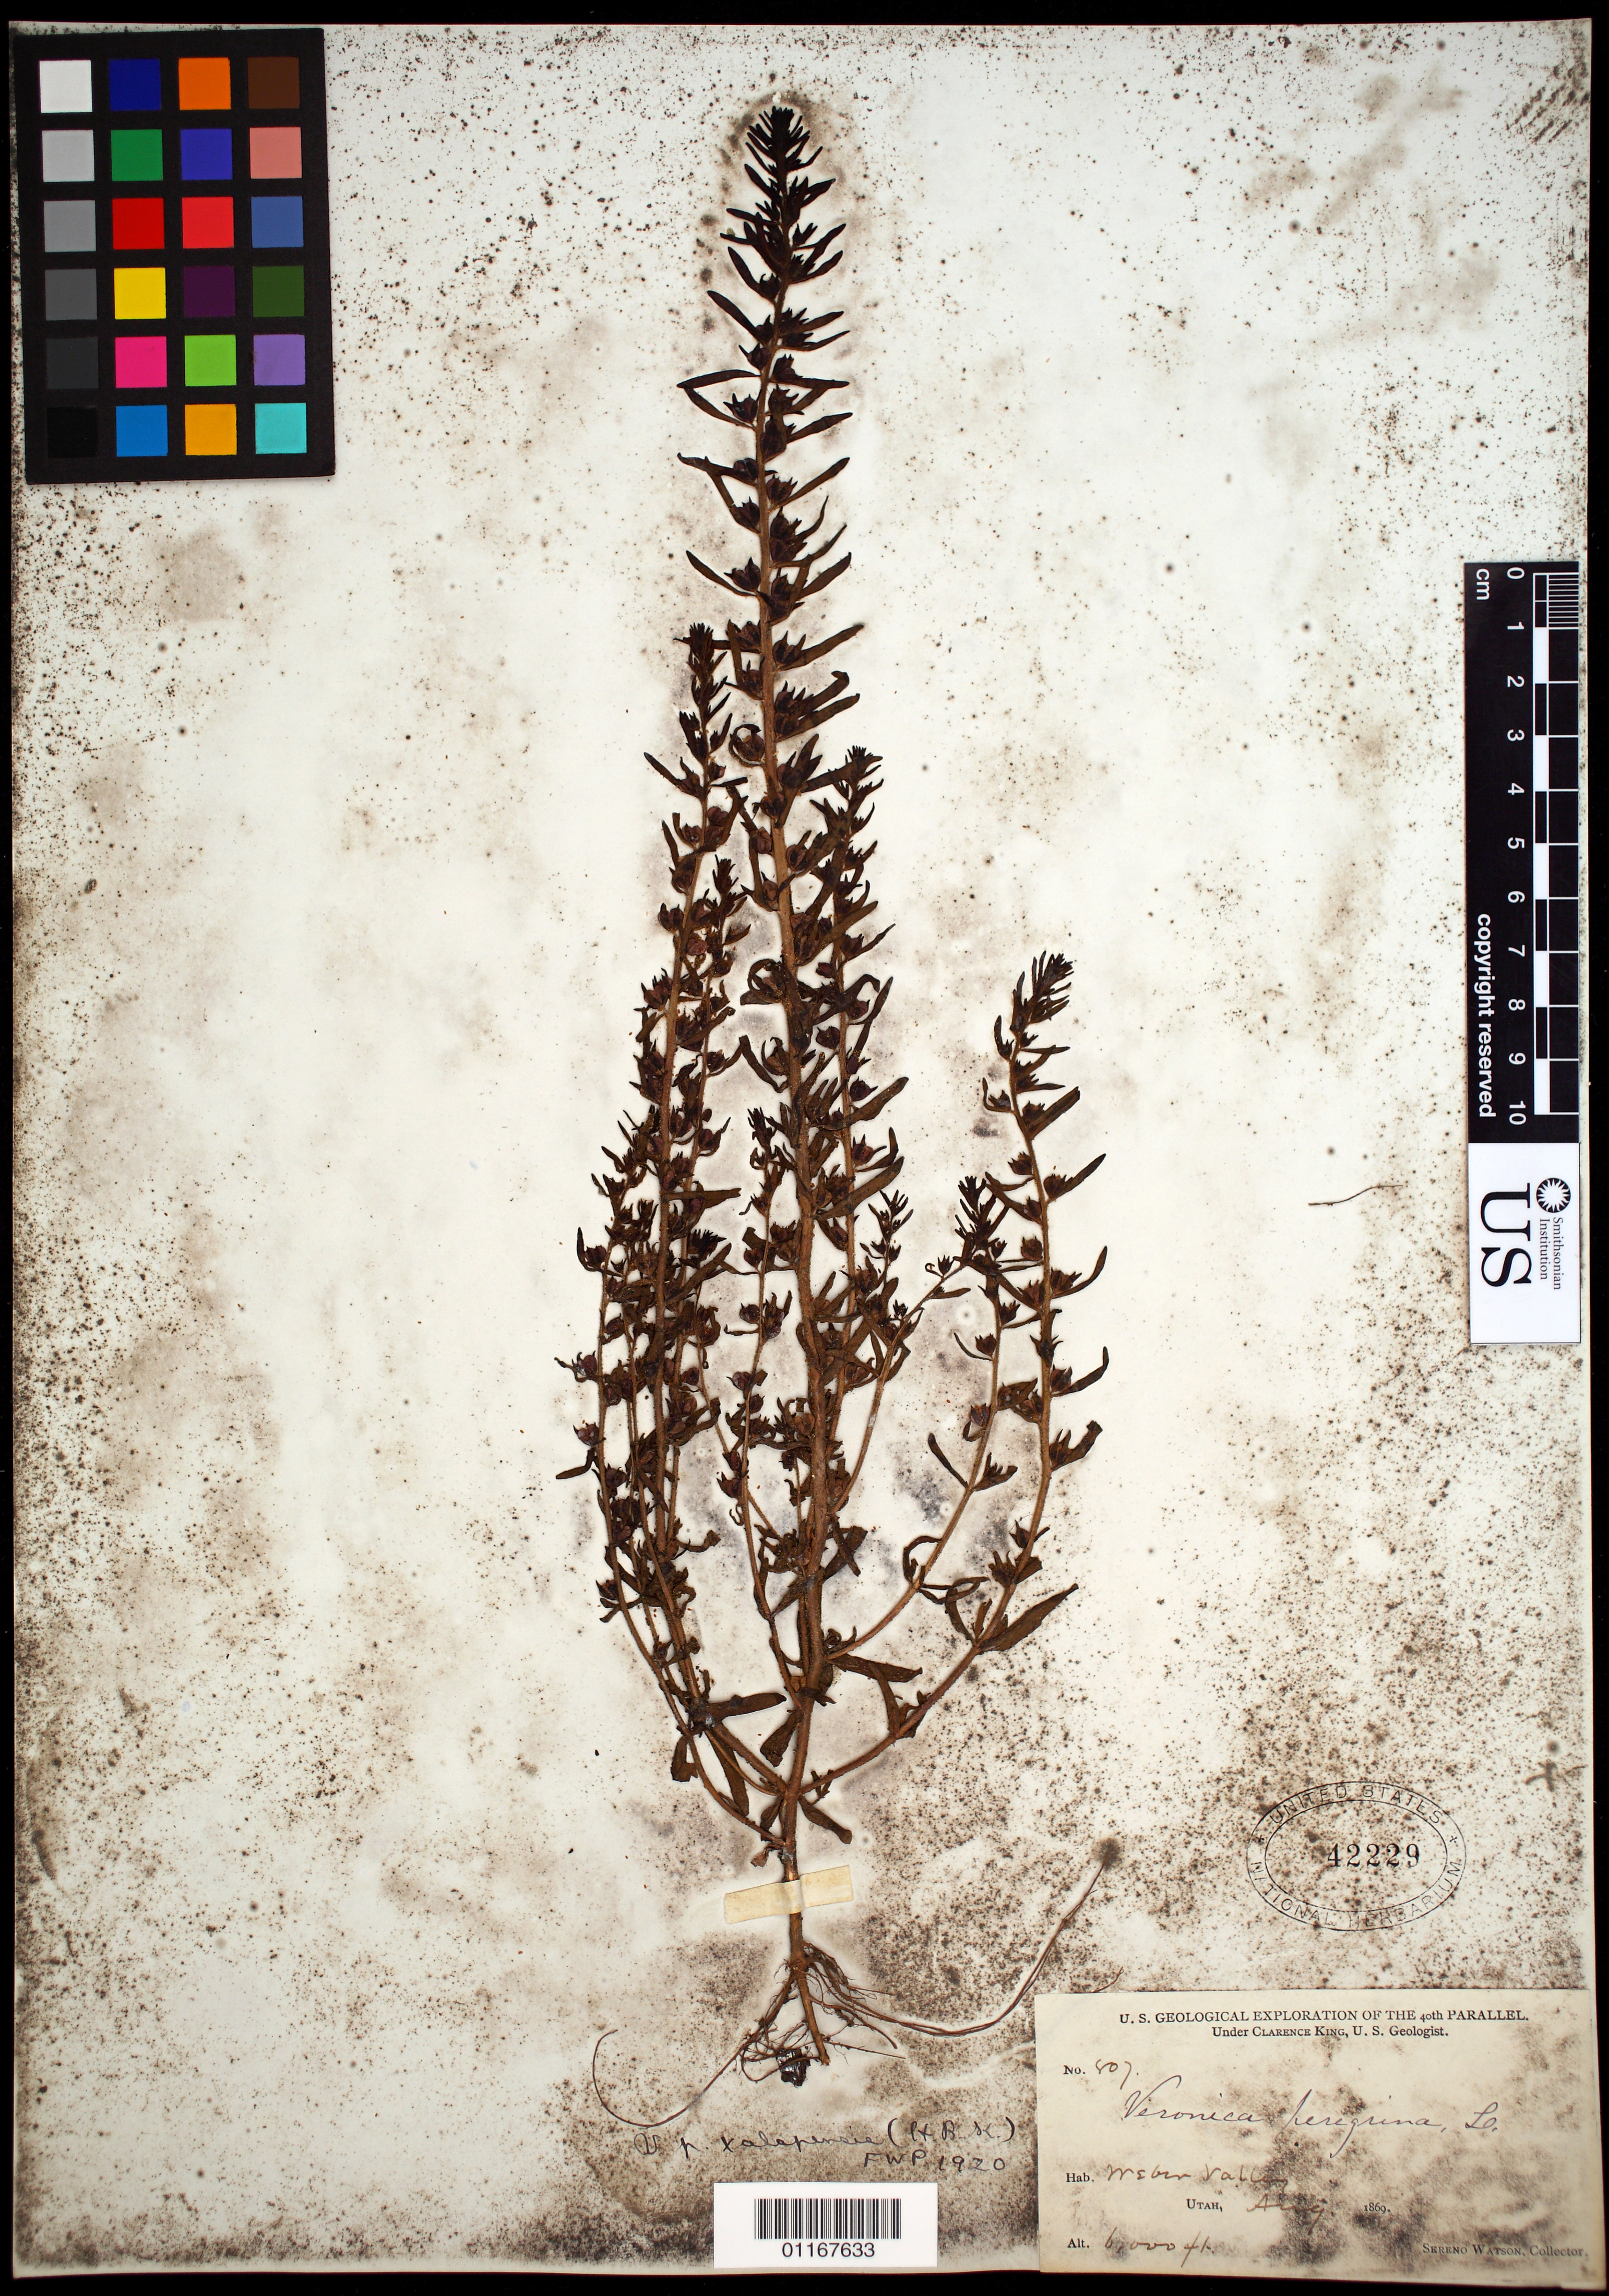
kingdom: Plantae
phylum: Tracheophyta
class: Magnoliopsida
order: Lamiales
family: Plantaginaceae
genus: Veronica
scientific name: Veronica peregrina var. xalapensis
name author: Kunth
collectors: S. Watson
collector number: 807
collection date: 1869-08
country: United States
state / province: Utah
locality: Weber Valley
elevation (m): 1829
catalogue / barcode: US 42229